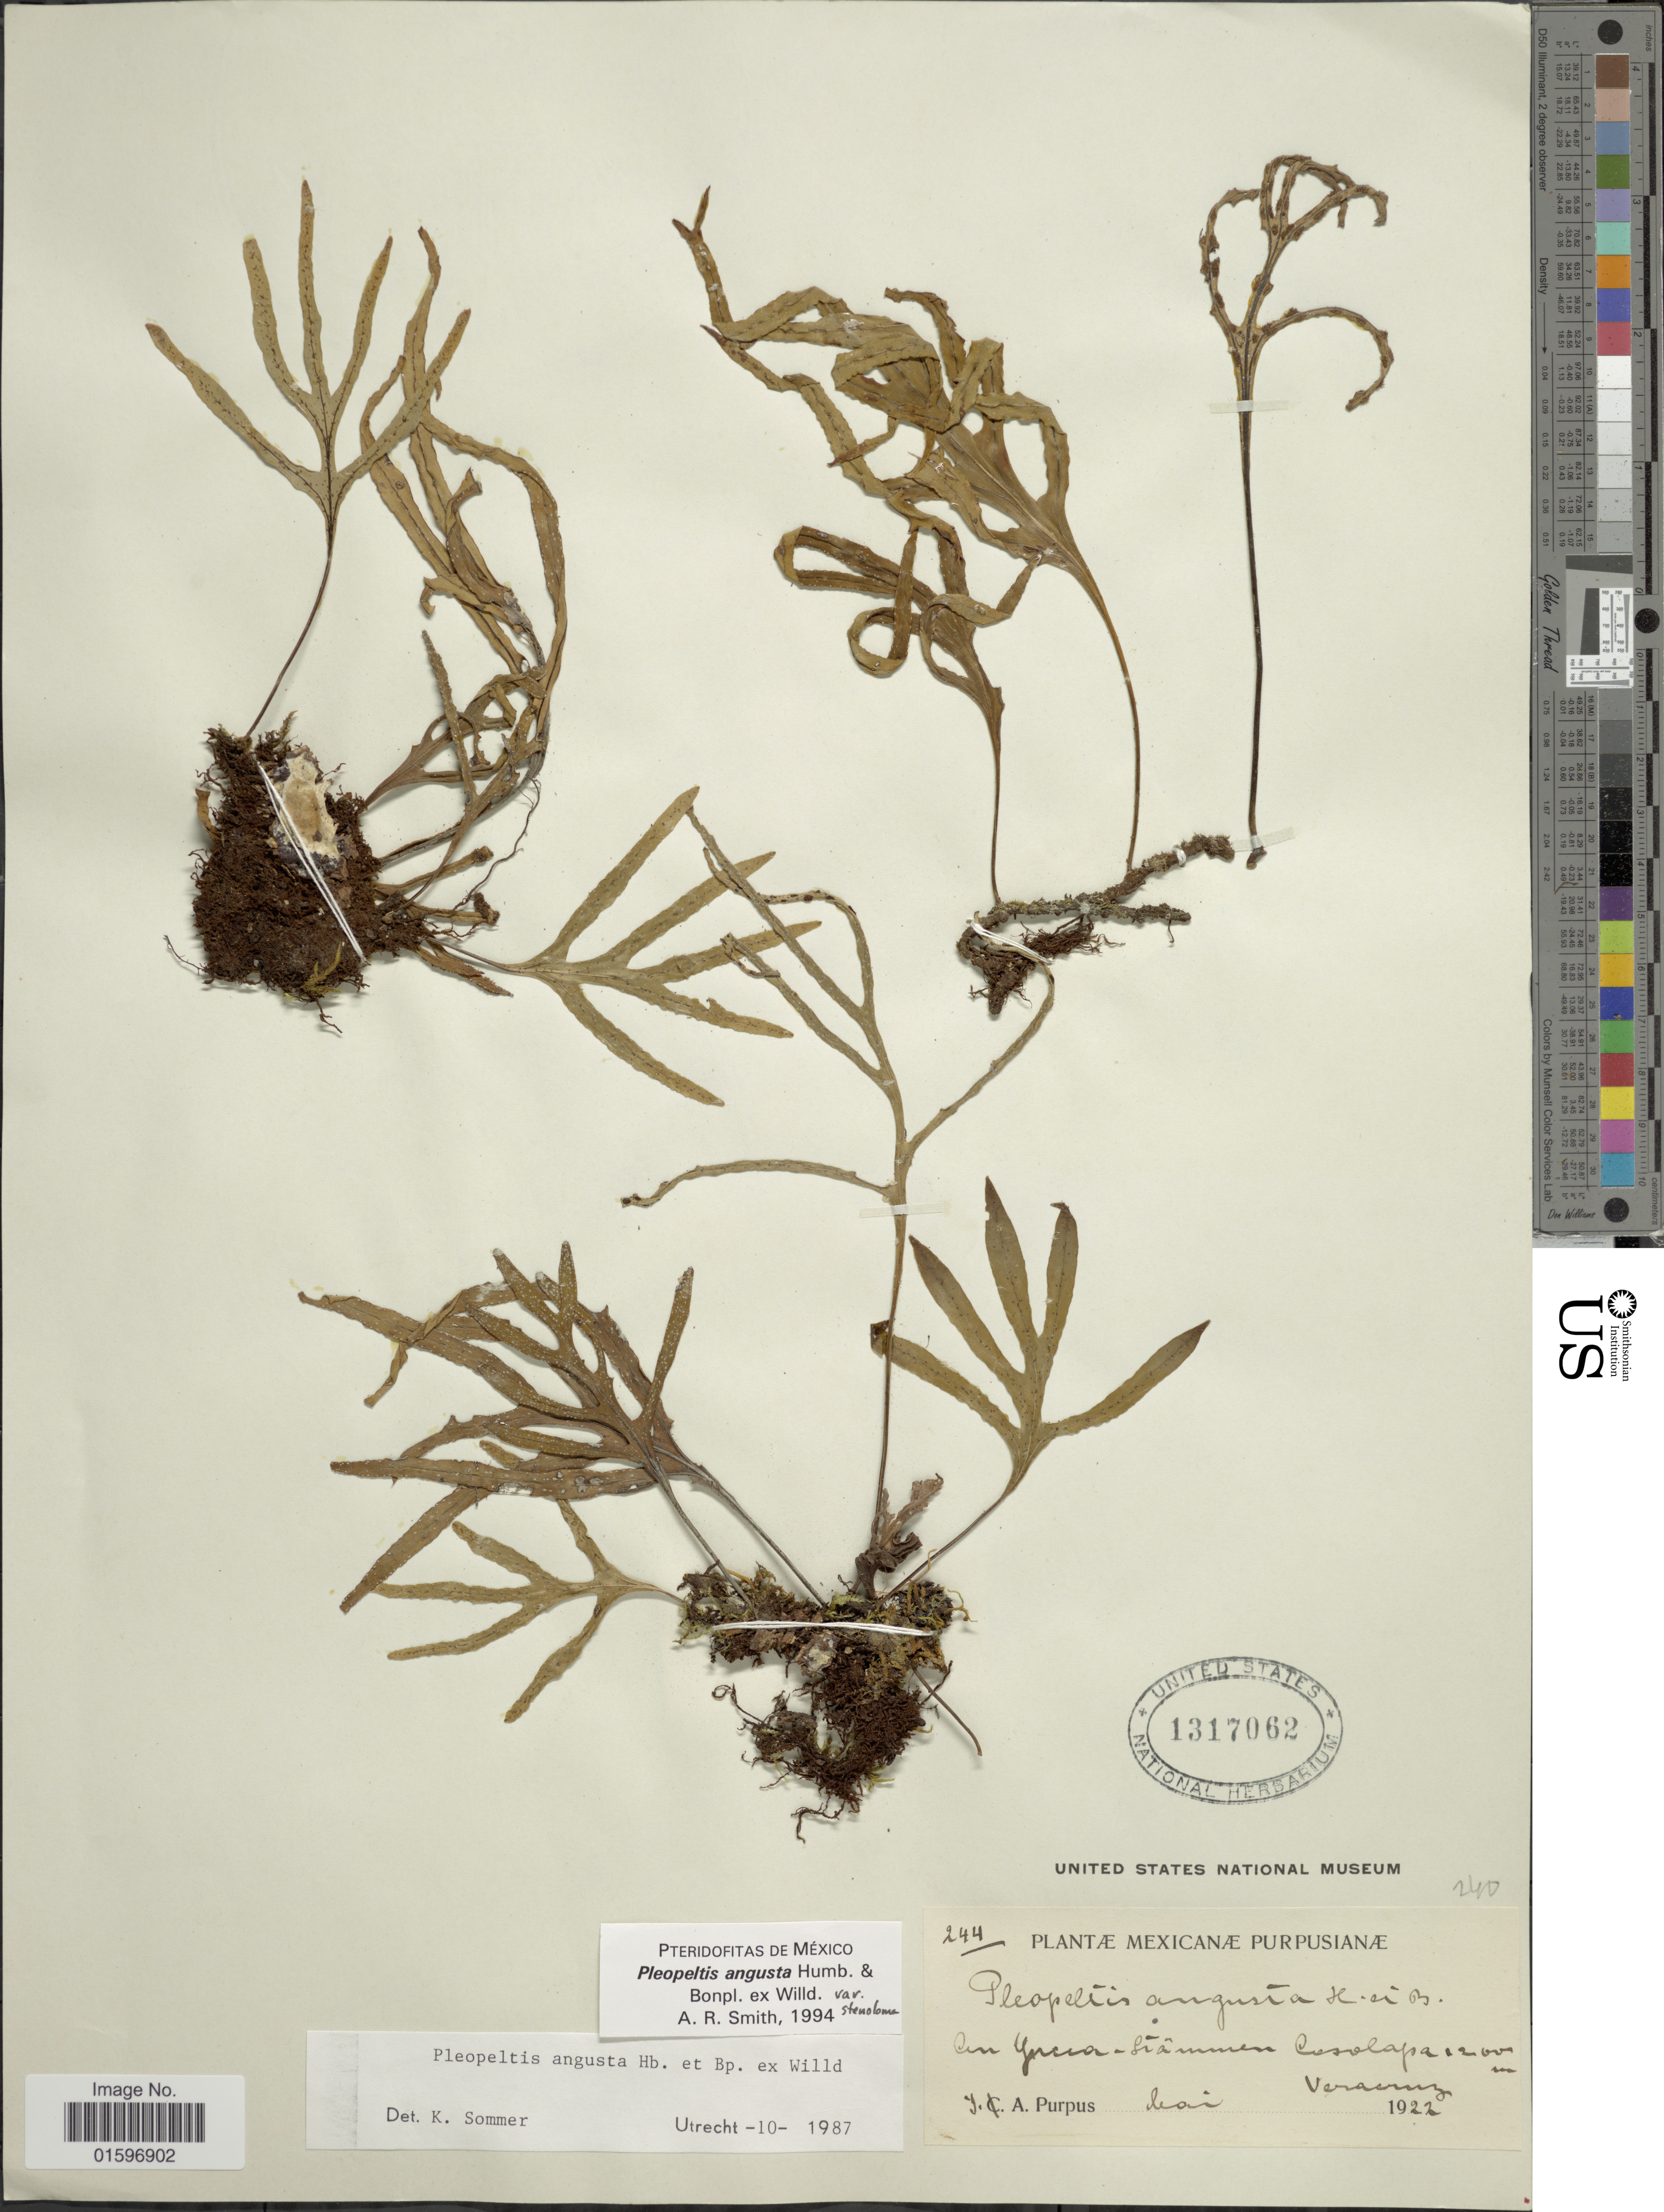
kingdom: Plantae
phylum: Tracheophyta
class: Polypodiopsida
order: Polypodiales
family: Polypodiaceae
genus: Pleopeltis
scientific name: Pleopeltis angusta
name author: Humb. & Bonap. ex Willd.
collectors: J. A. Purpus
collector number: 244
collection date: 1922-05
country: Mexico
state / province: Veracruz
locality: On yacua-Siammen Cosolapa, Veracruz.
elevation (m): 1200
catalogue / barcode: US 1317062